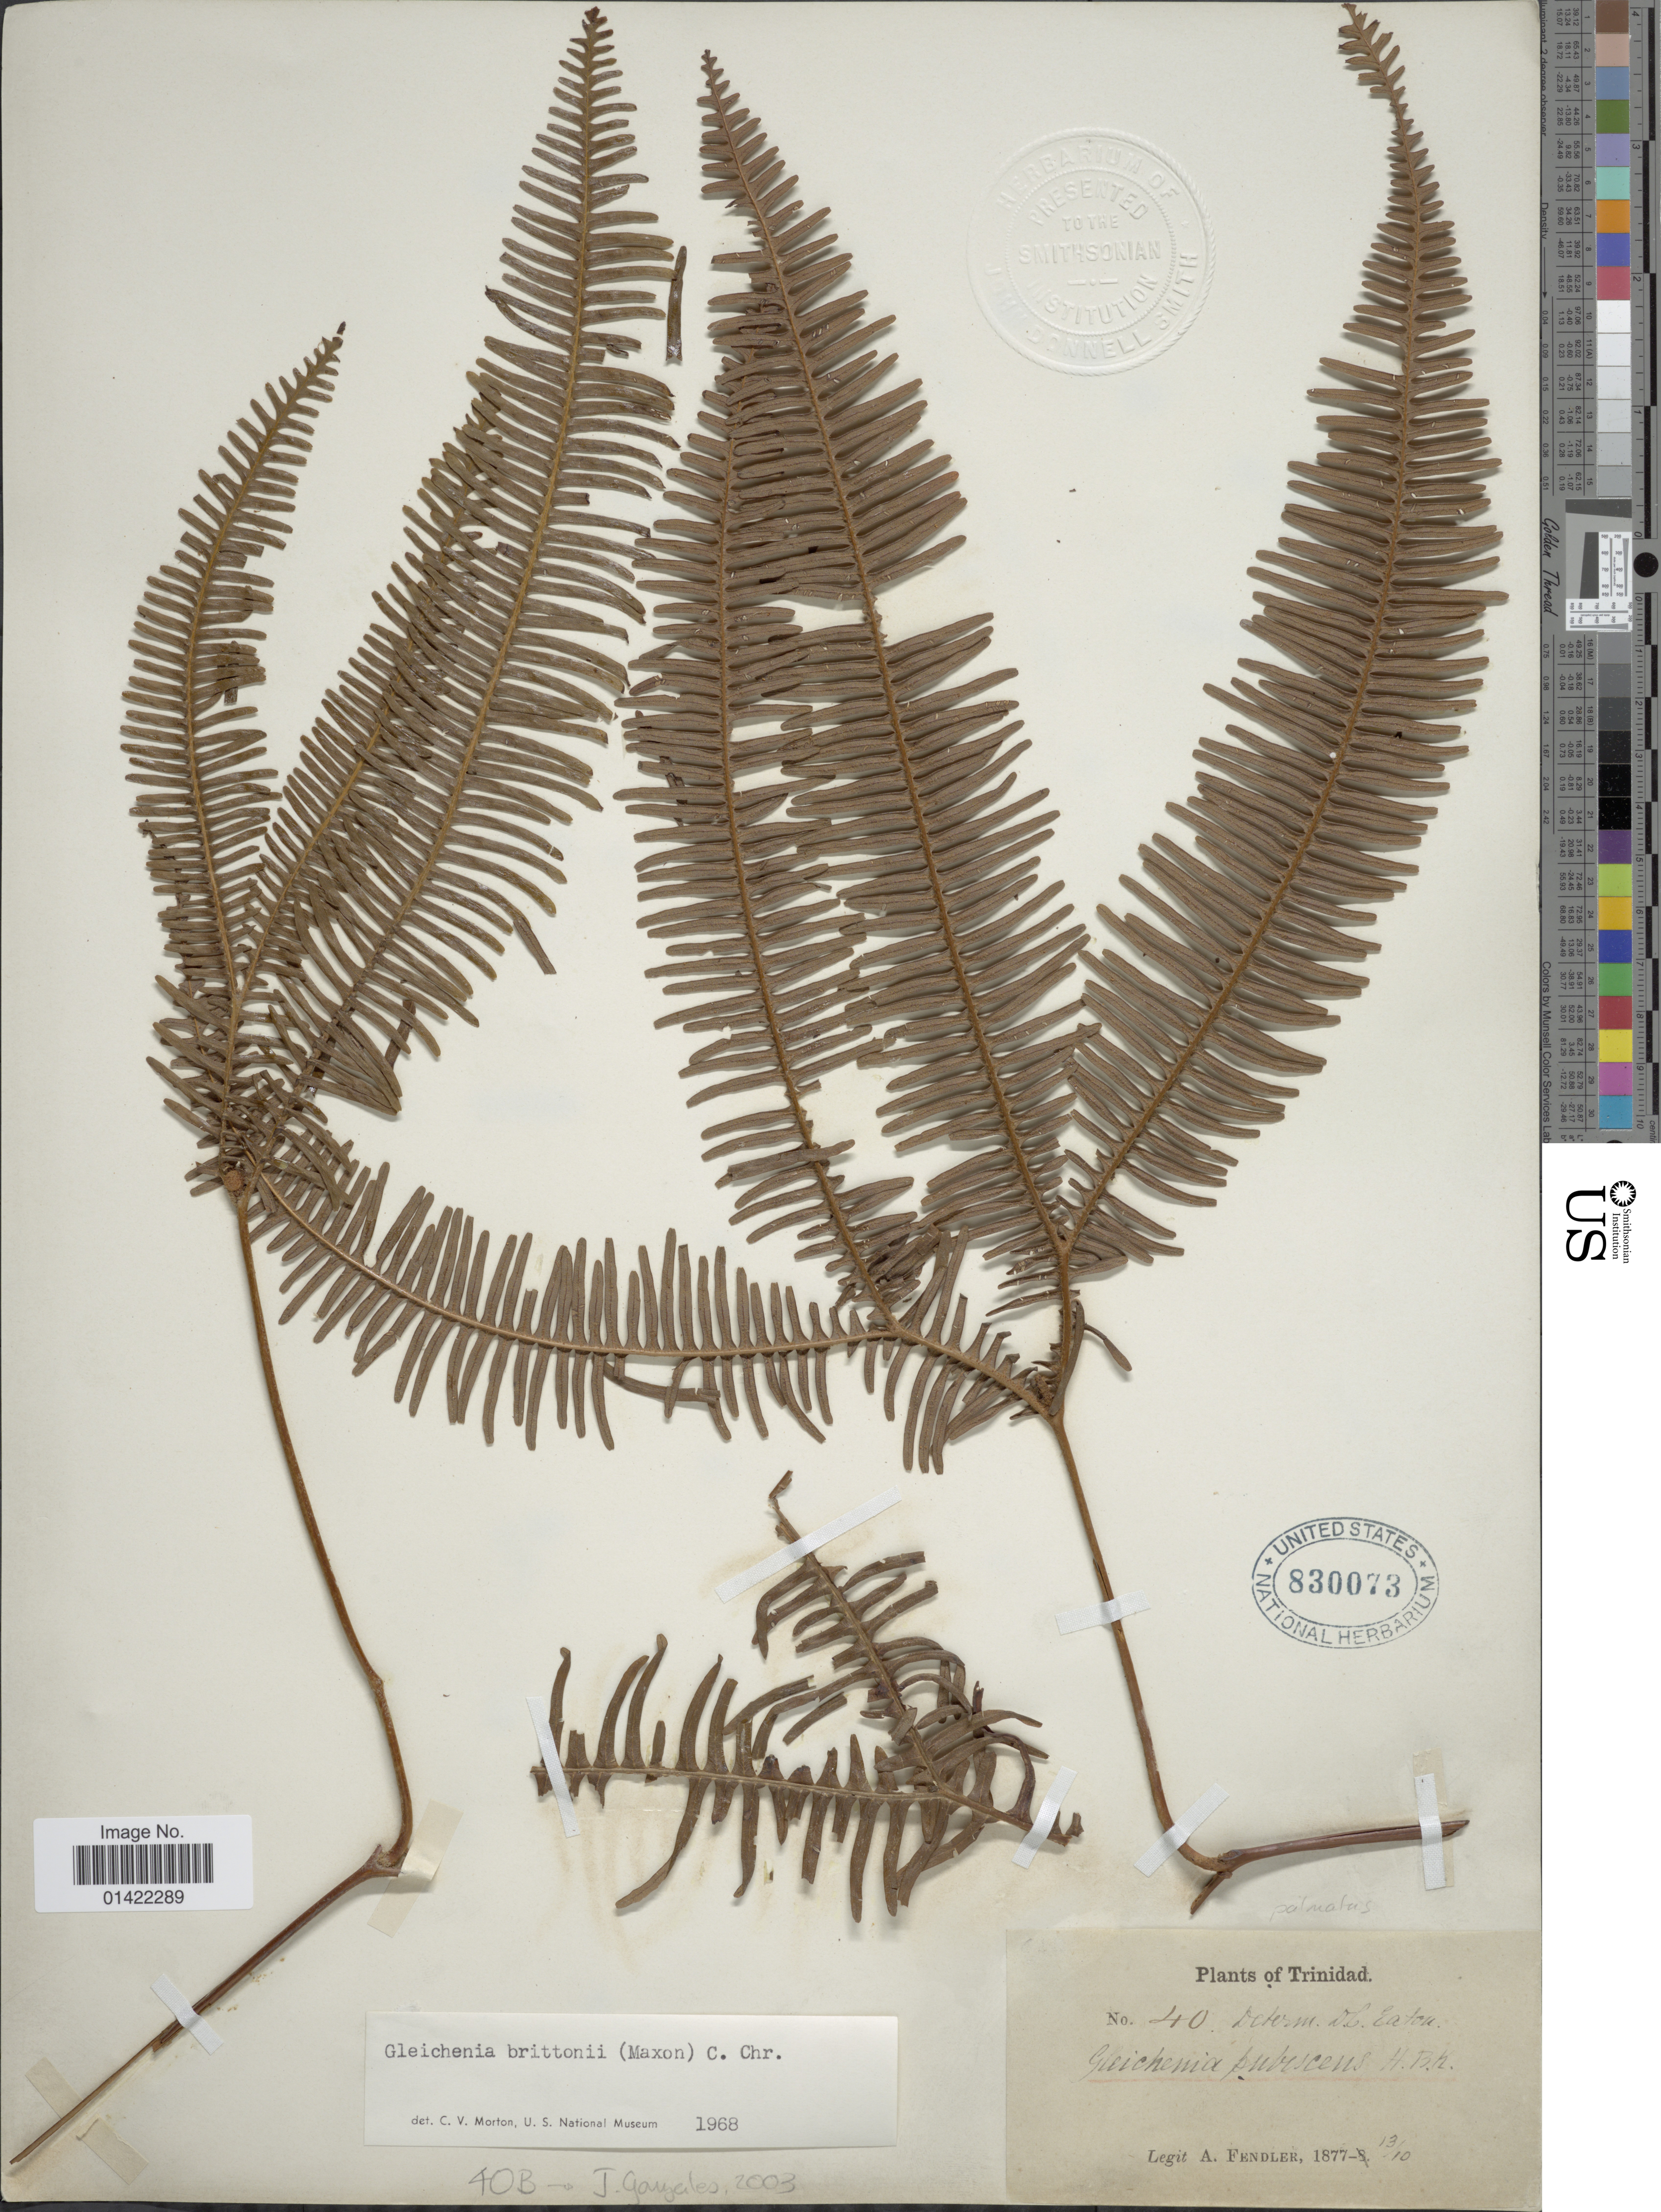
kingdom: Plantae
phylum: Tracheophyta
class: Polypodiopsida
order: Gleicheniales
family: Gleicheniaceae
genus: Sticherus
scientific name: Sticherus interjectus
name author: (Jermy & T.G. Walker) J. Gonzales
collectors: A. Fendler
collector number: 40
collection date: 1877-10-13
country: Trinidad and Tobago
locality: Trinidad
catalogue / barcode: US 830073